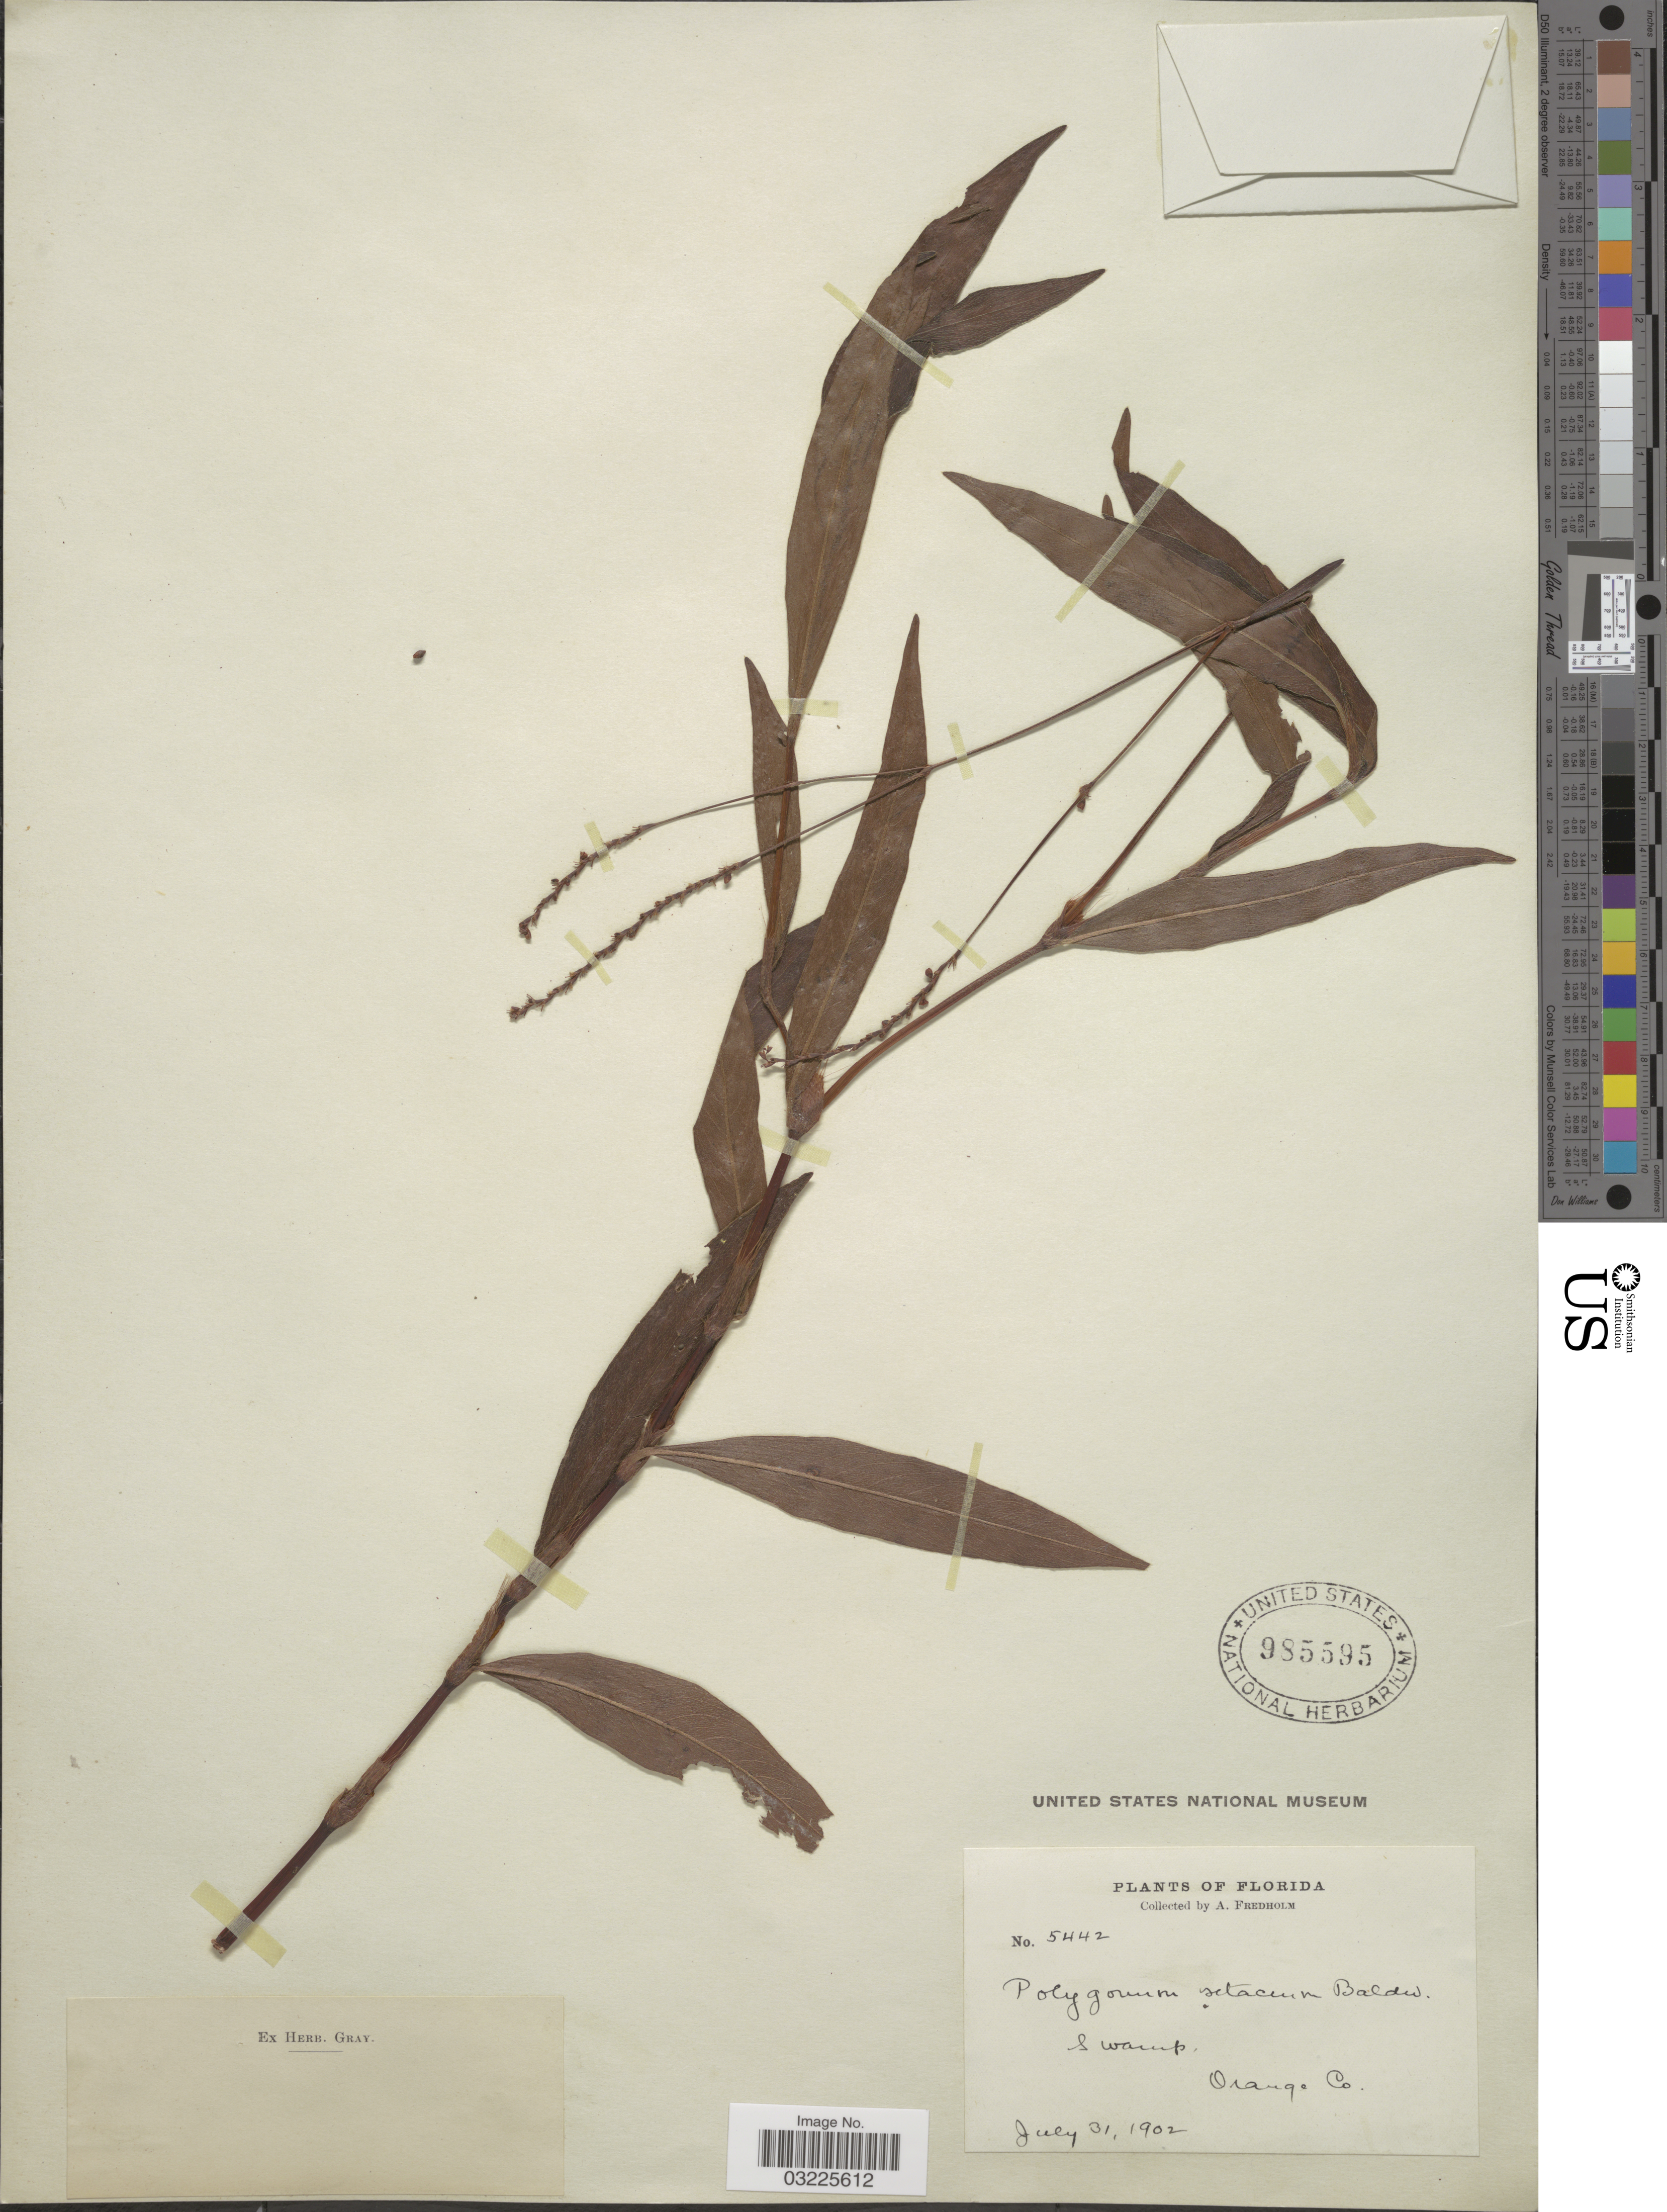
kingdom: Plantae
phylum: Tracheophyta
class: Magnoliopsida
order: Caryophyllales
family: Polygonaceae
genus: Persicaria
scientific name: Persicaria setacea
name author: Small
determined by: Atha, D. E.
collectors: A. Fredholm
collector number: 5442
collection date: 1902-07-31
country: United States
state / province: Florida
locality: Orange Co.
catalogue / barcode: US 985595